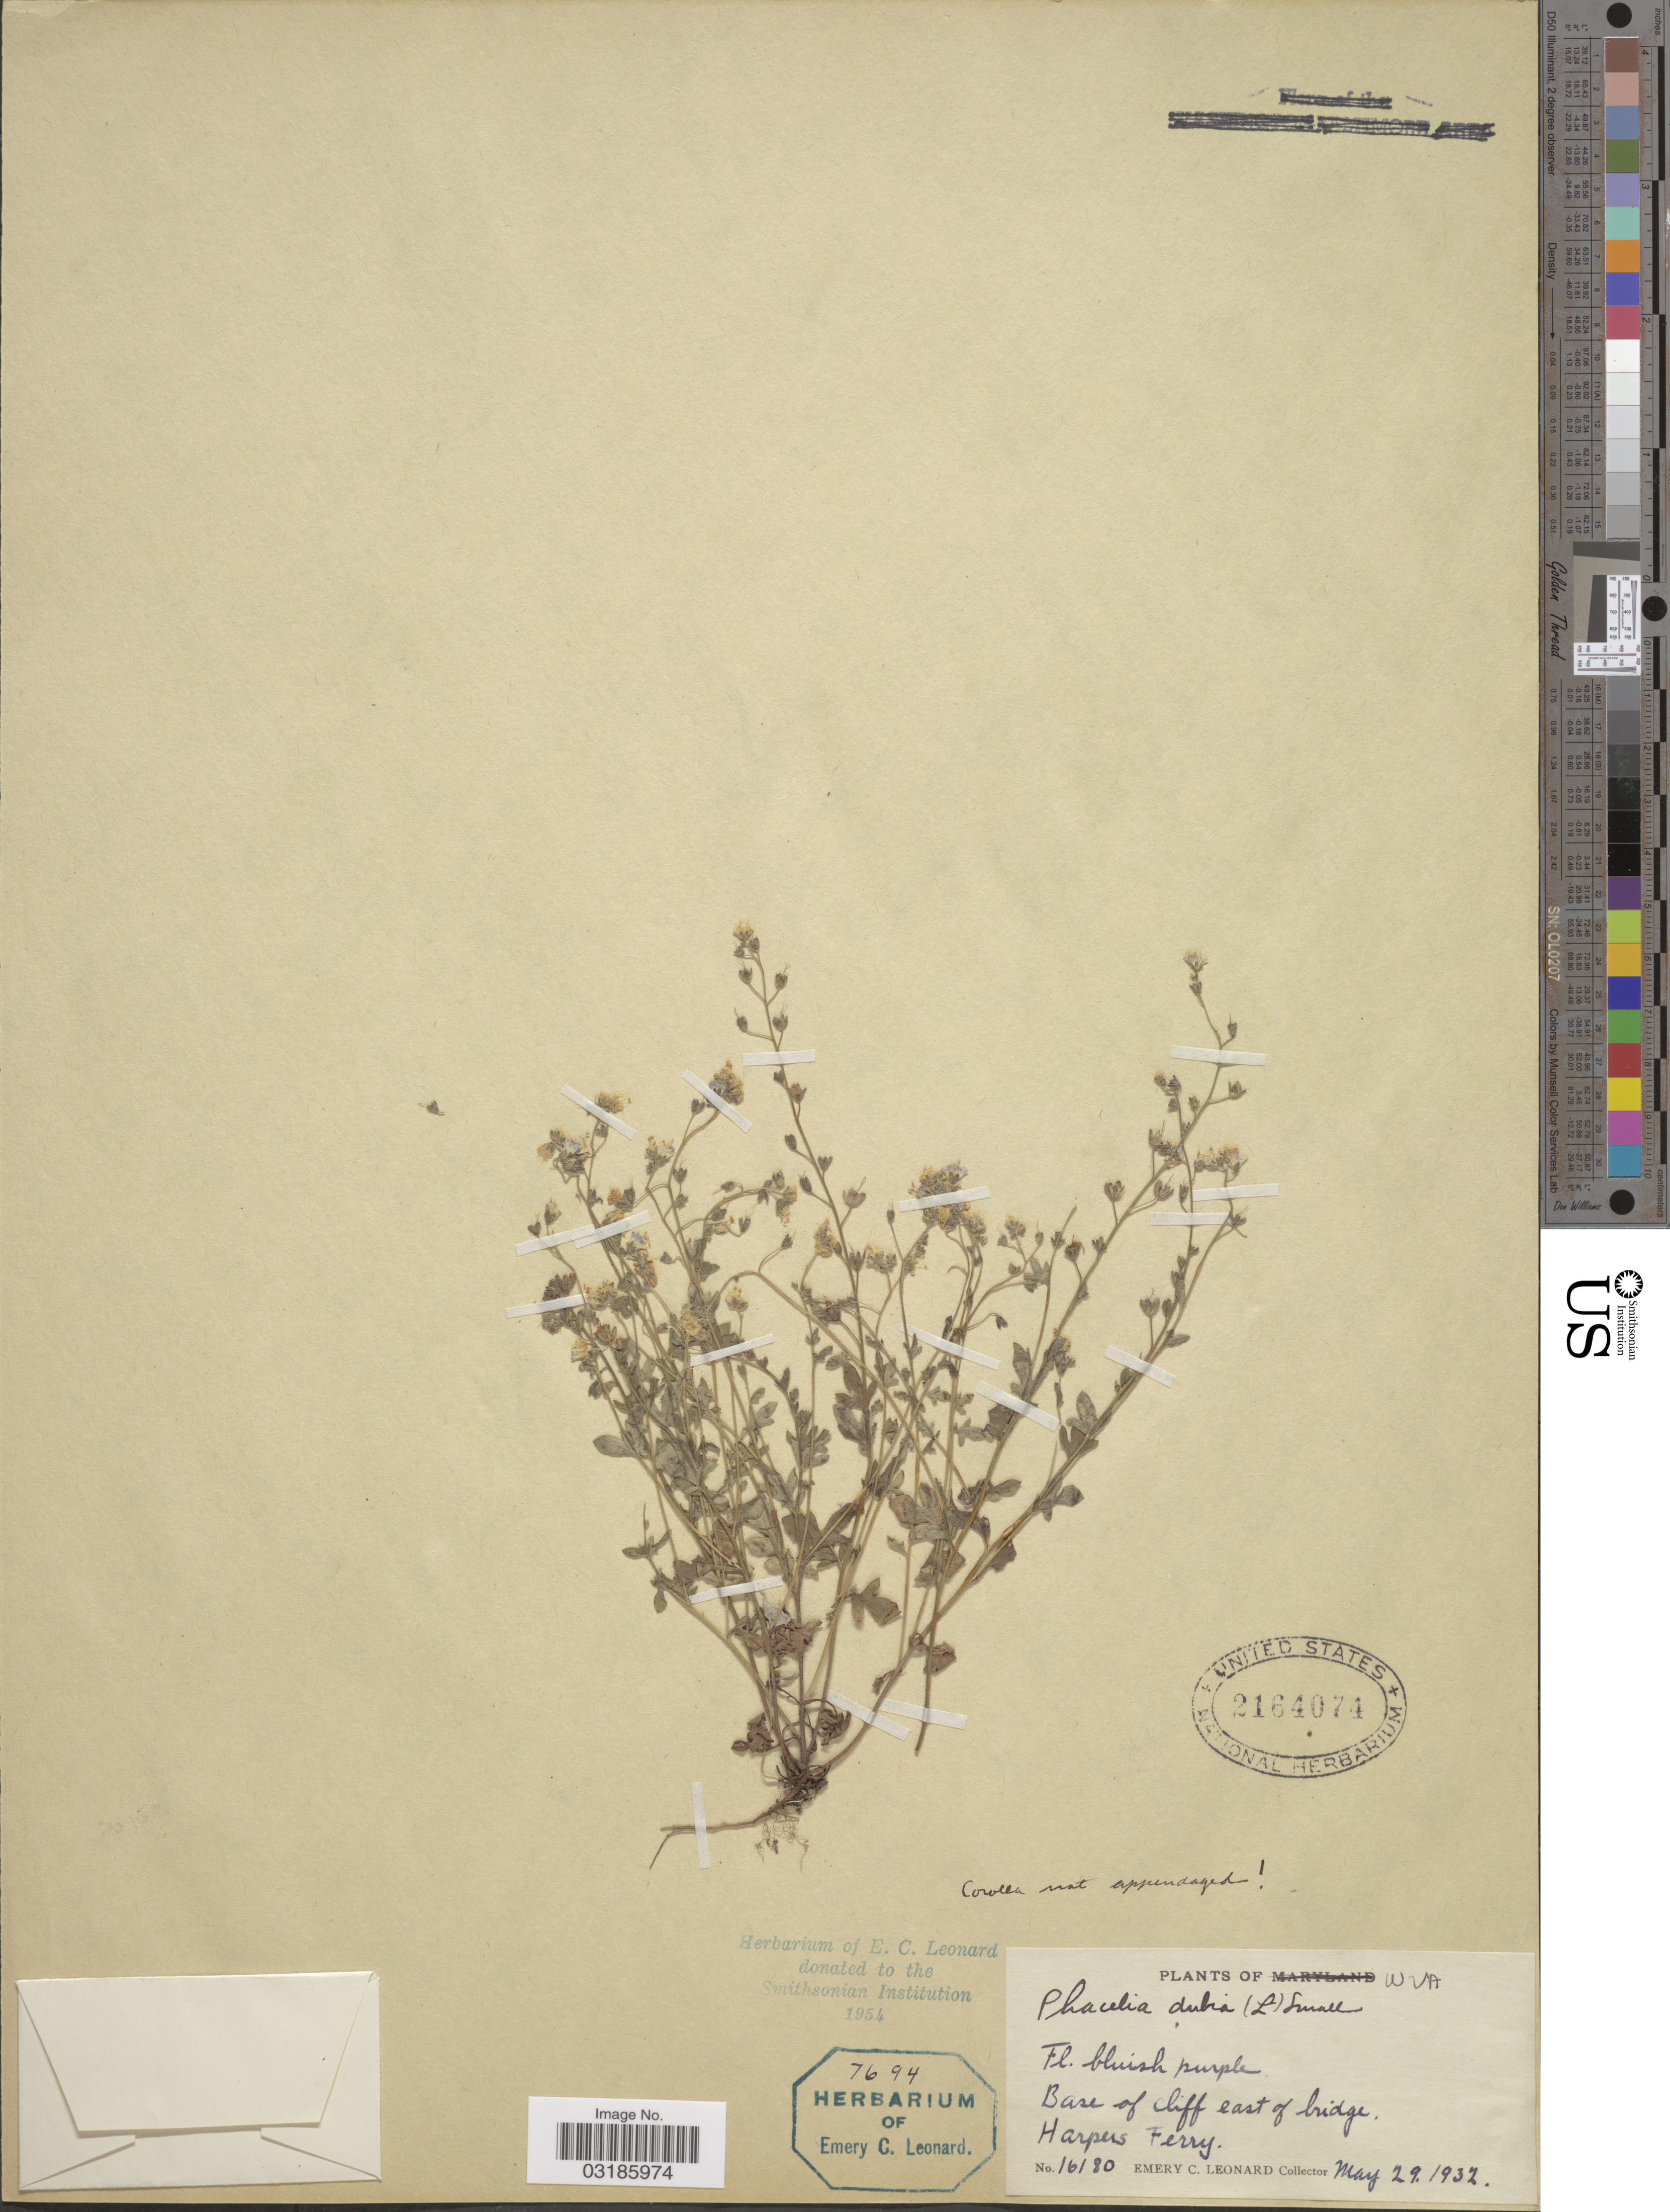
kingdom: Plantae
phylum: Tracheophyta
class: Magnoliopsida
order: Boraginales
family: Hydrophyllaceae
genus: Phacelia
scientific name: Phacelia dubia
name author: (L.) Trel.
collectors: E. C. Leonard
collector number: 16180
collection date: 1932-05-29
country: United States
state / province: West Virginia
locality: Base of Cliff east of bridge. Harpers Ferry.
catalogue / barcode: US 2164074